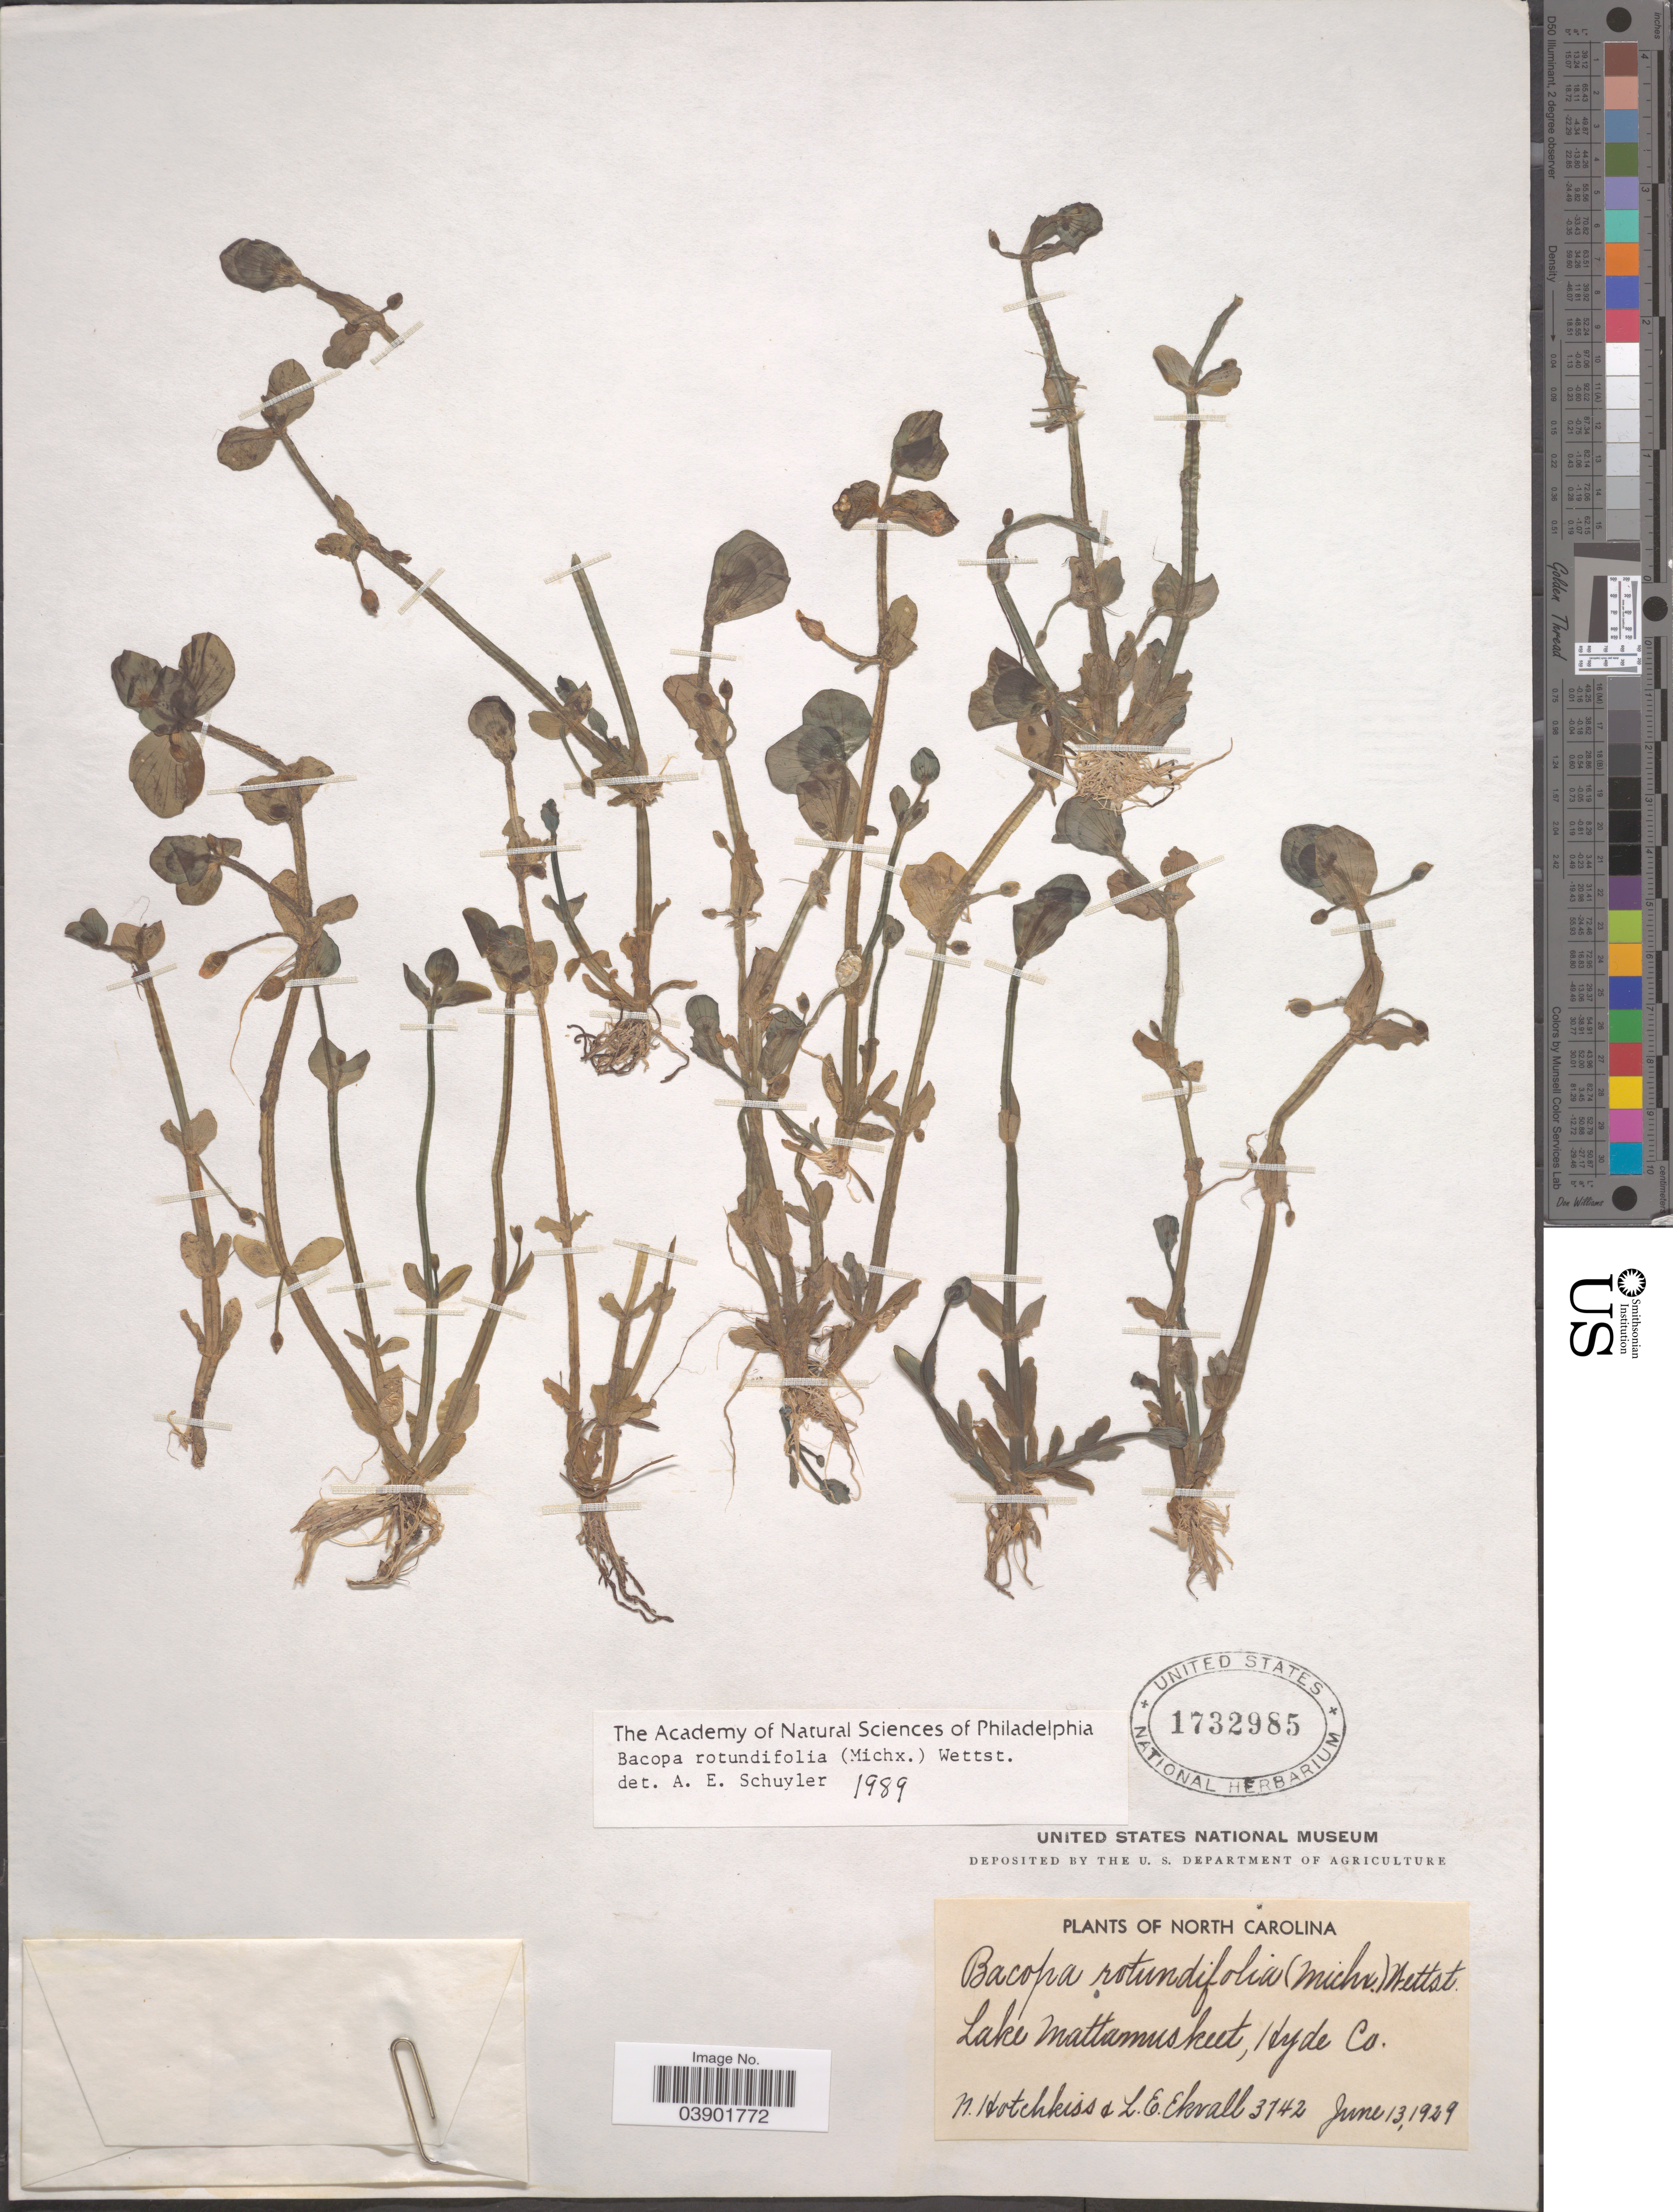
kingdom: Plantae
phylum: Tracheophyta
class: Magnoliopsida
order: Lamiales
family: Plantaginaceae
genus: Bacopa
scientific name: Bacopa rotundifolia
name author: (Michx.) Wettst.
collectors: N. Hotchkiss & L. Ekvall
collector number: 3742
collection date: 1929-06-13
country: United States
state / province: North Carolina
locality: Lake Mattamuskeet, Hyde Co.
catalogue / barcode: US 1732985